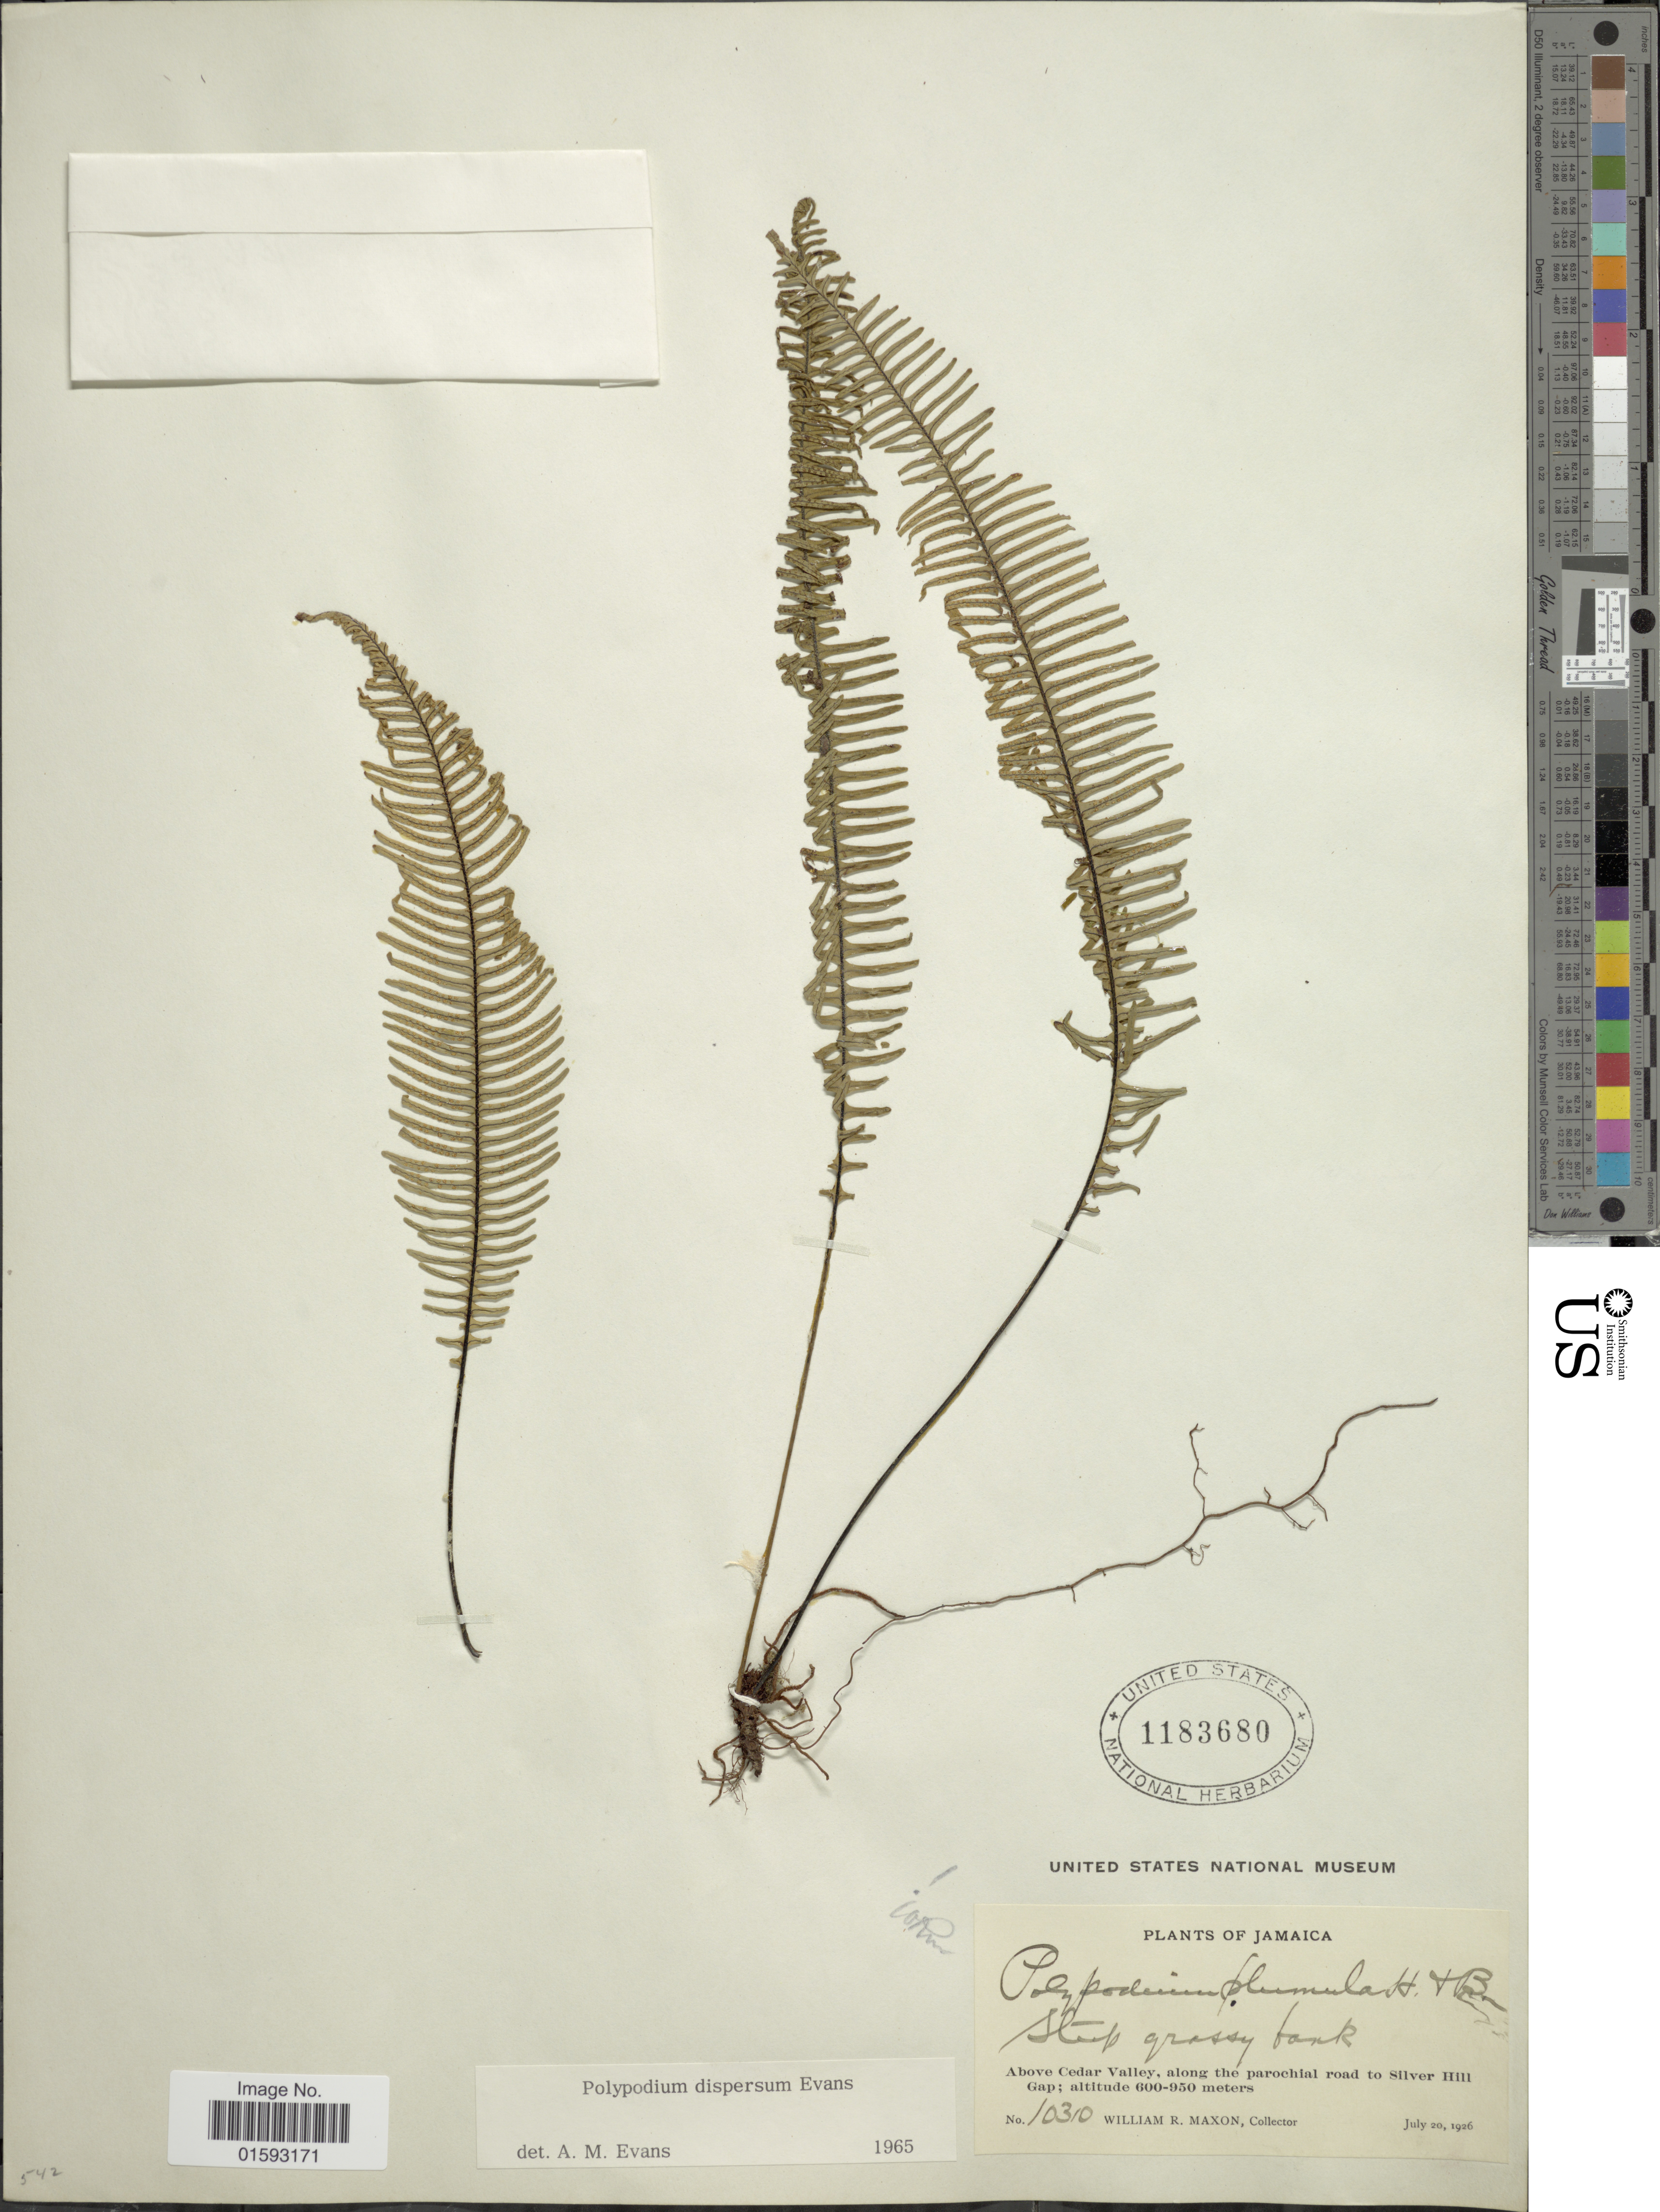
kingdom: Plantae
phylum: Tracheophyta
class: Polypodiopsida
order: Polypodiales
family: Polypodiaceae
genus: Pecluma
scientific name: Pecluma dispersa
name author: (A.M. Evans) M.G. Price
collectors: W. R. Maxon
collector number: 10310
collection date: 1926-07-20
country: Jamaica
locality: Above Cedar Valley, along the parochial road to Silver Hill Gap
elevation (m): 600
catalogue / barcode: US 1183680